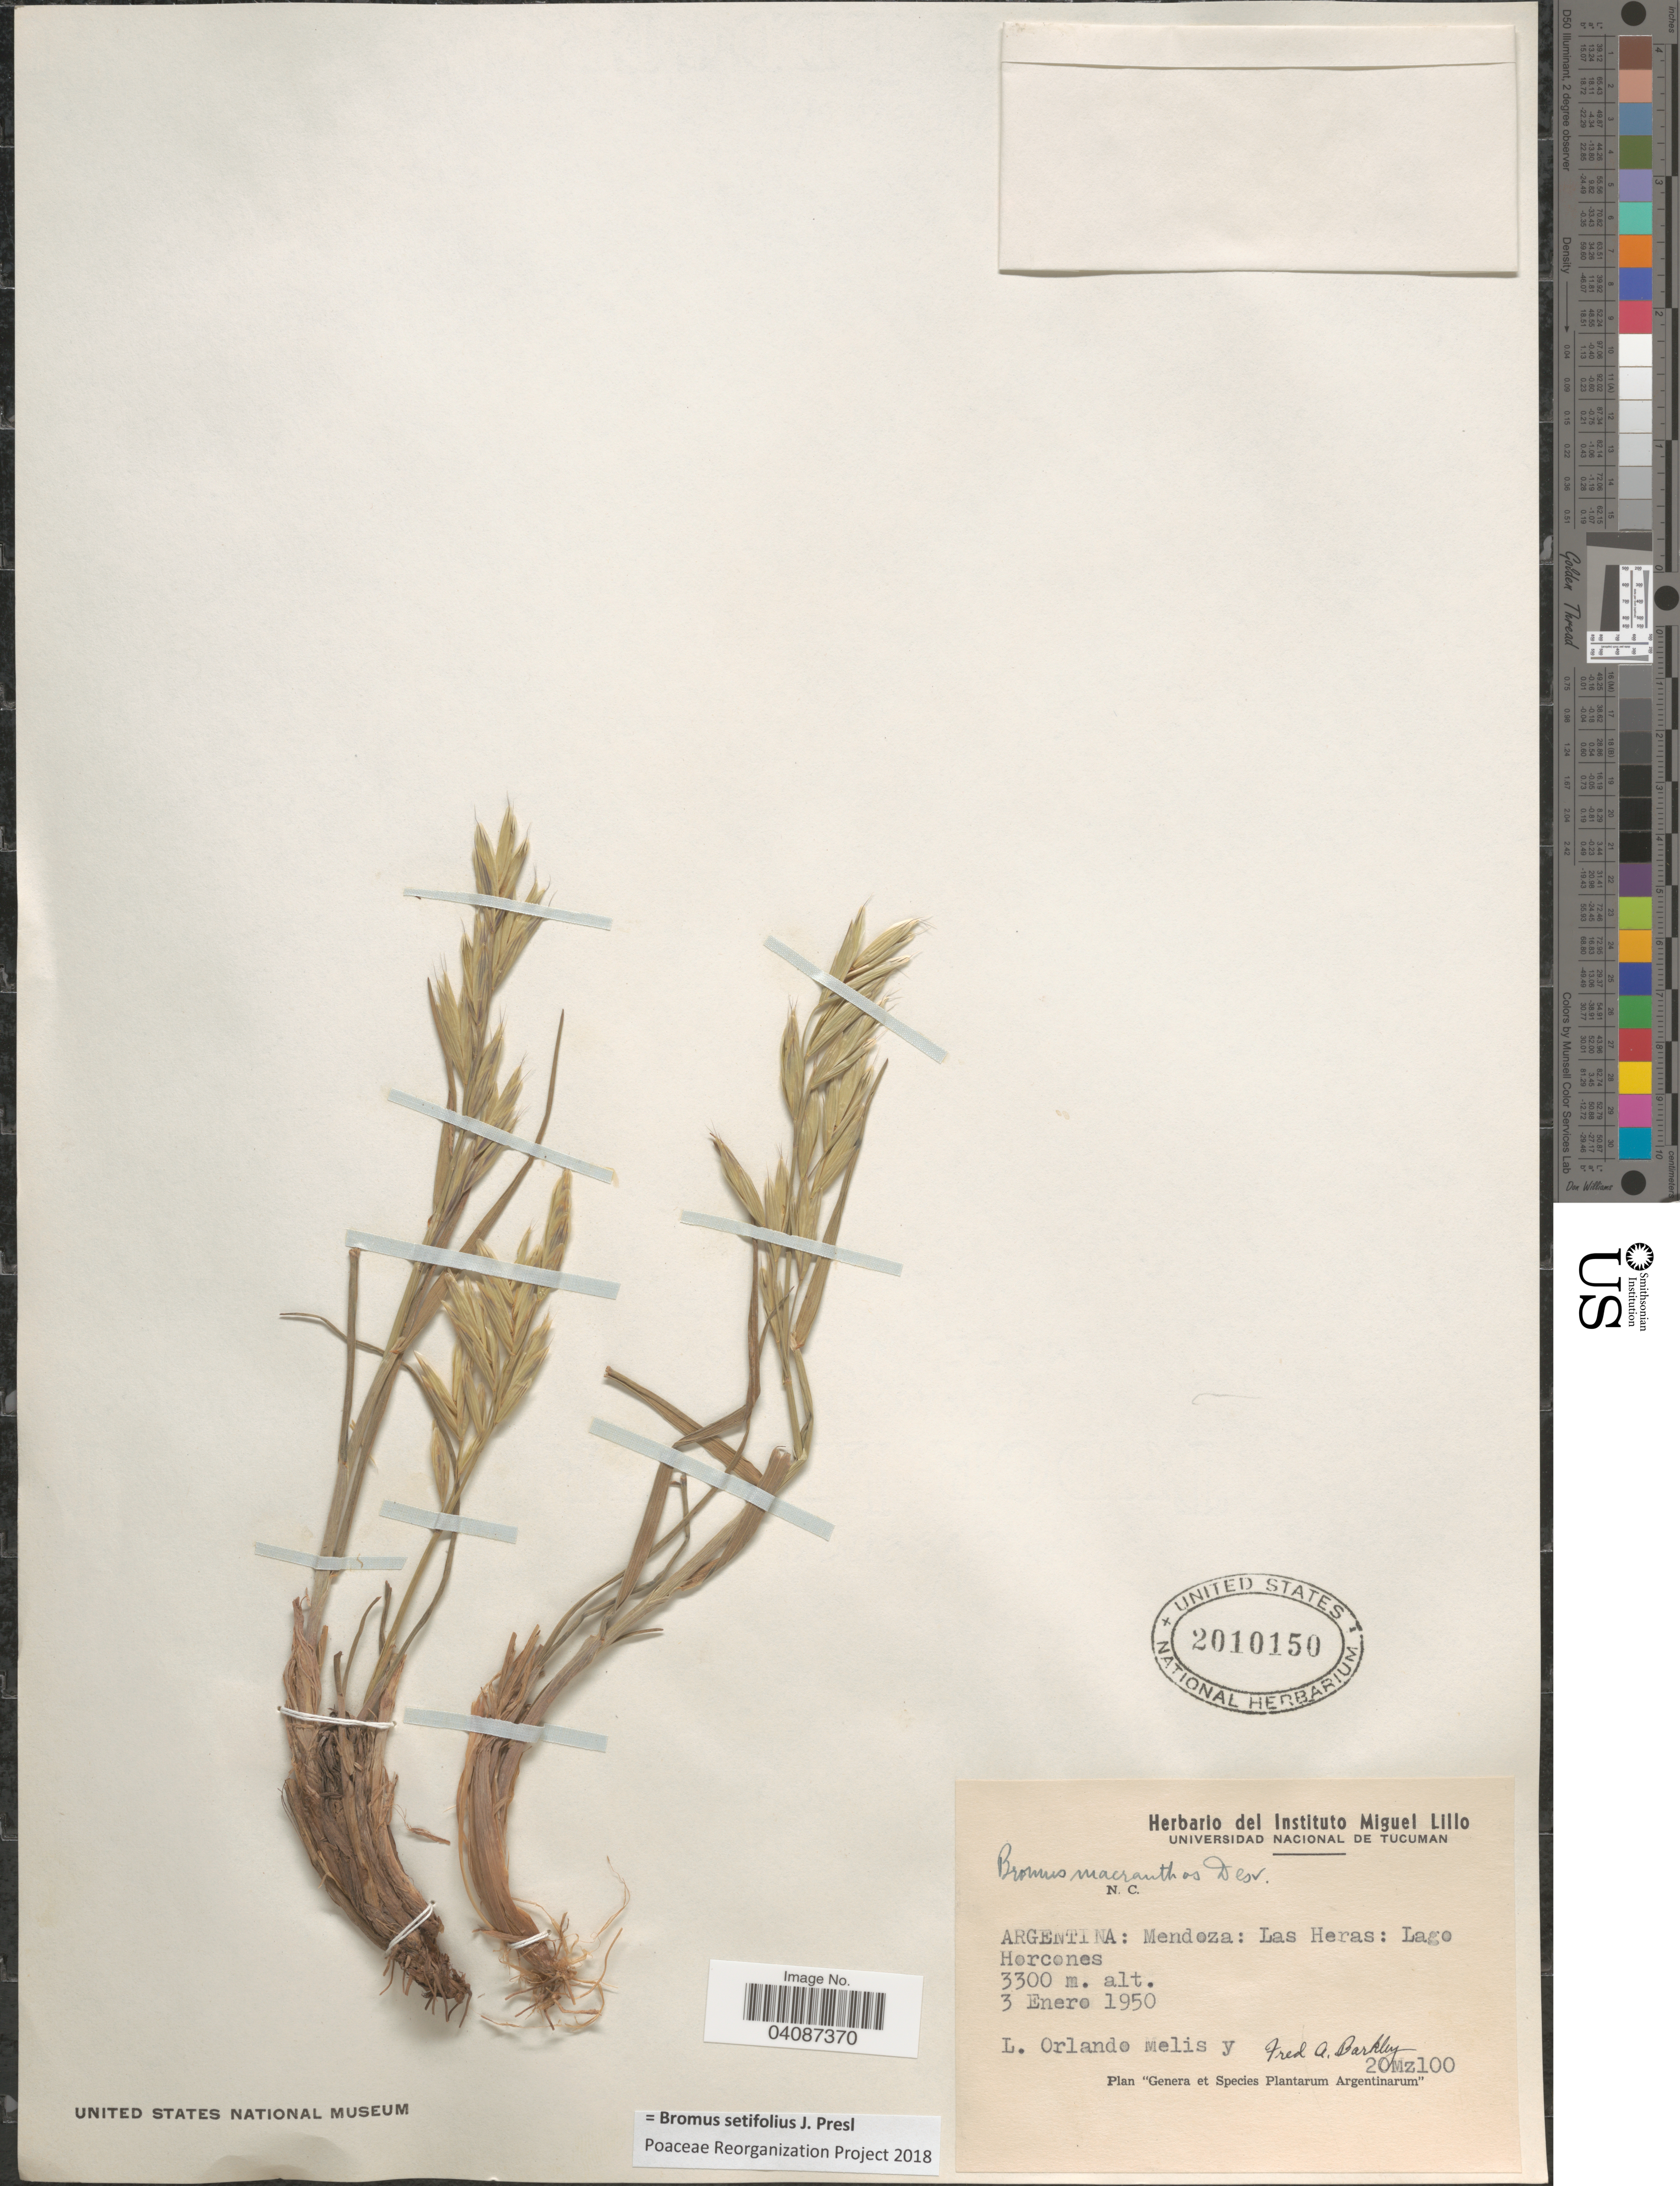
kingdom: Plantae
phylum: Tracheophyta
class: Liliopsida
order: Poales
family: Poaceae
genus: Bromus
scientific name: Bromus setifolius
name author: J. Presl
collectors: L. Orlando Melis & F. A. Barkley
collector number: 20Mz100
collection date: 1950-01-03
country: Argentina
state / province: Mendoza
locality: Las Heras: Lago Horcones.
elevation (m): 3300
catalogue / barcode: US 2010150